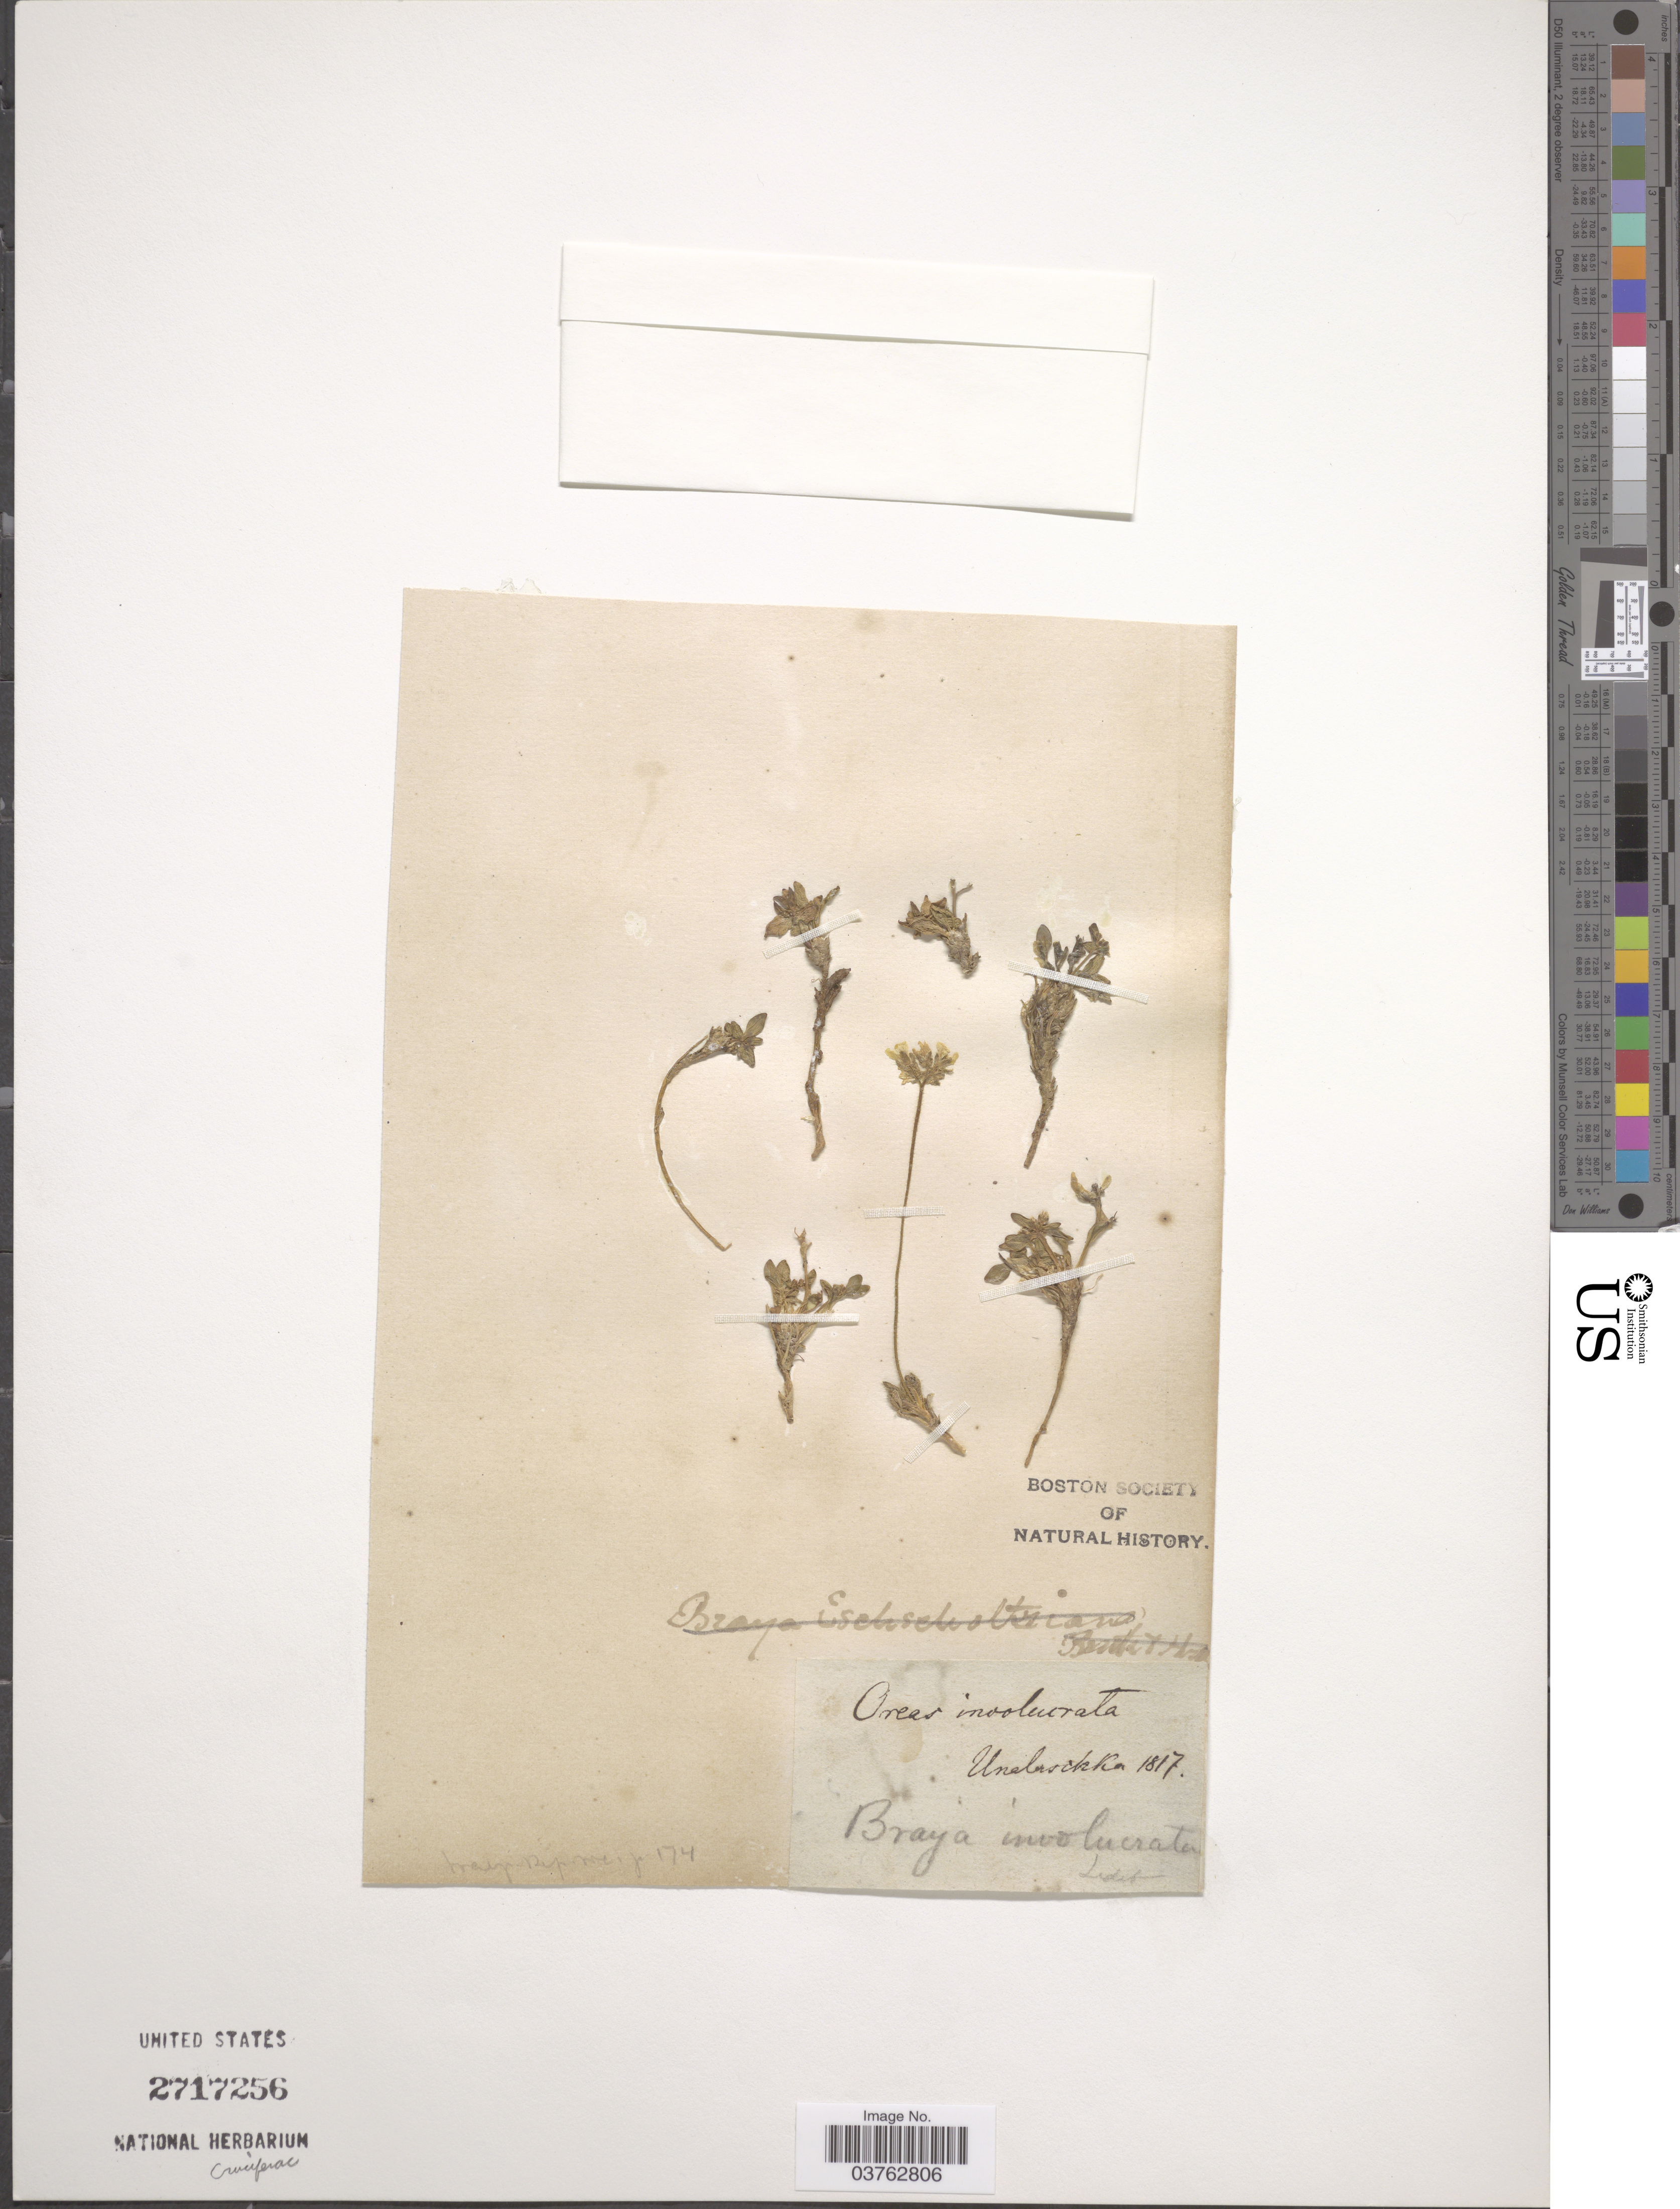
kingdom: Plantae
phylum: Tracheophyta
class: Magnoliopsida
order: Brassicales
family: Brassicaceae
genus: Braya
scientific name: Braya involucrata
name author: Ledeb.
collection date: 1817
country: United States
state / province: Alaska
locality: Unalaschka.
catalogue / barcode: US 2717256